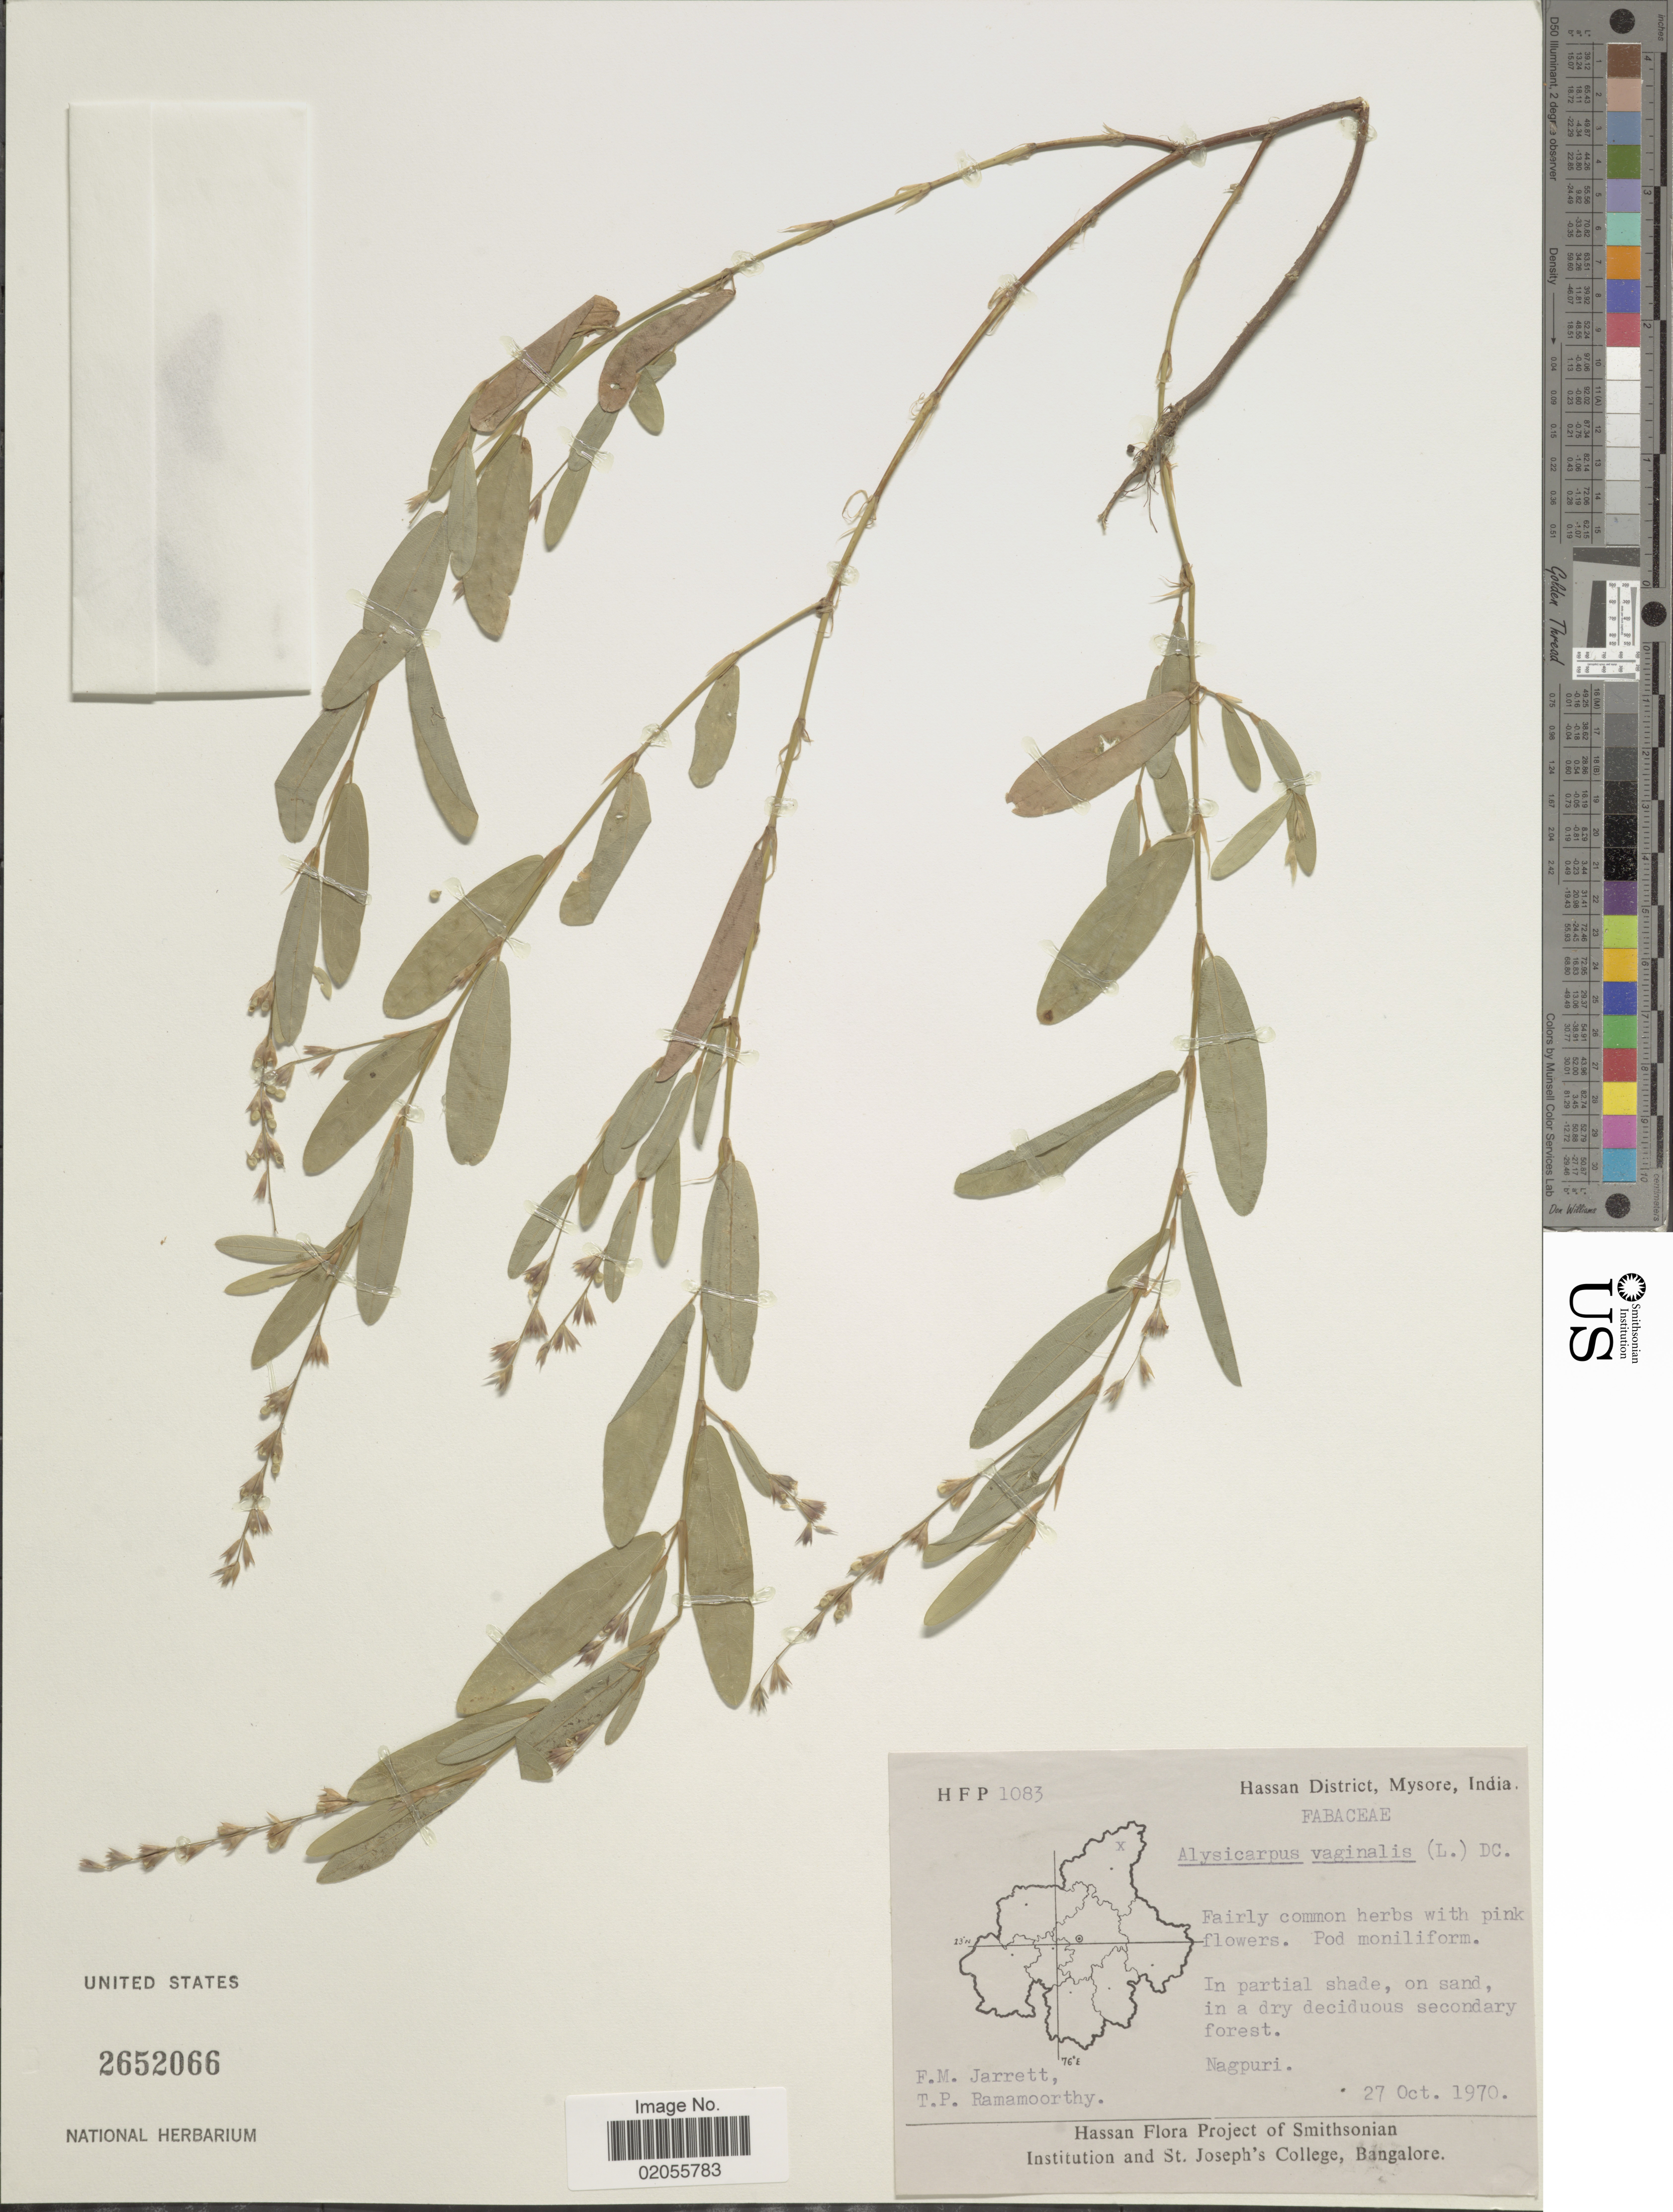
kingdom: Plantae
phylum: Tracheophyta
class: Magnoliopsida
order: Fabales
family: Fabaceae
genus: Alysicarpus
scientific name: Alysicarpus vaginalis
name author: (L.) DC.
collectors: F. M. Jarrett & T. P. Ramamoorthy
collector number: HFP 1083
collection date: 1970-10-27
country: India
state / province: Karnataka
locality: Hassan District, Mysore, Nagpuri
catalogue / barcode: US 2652066